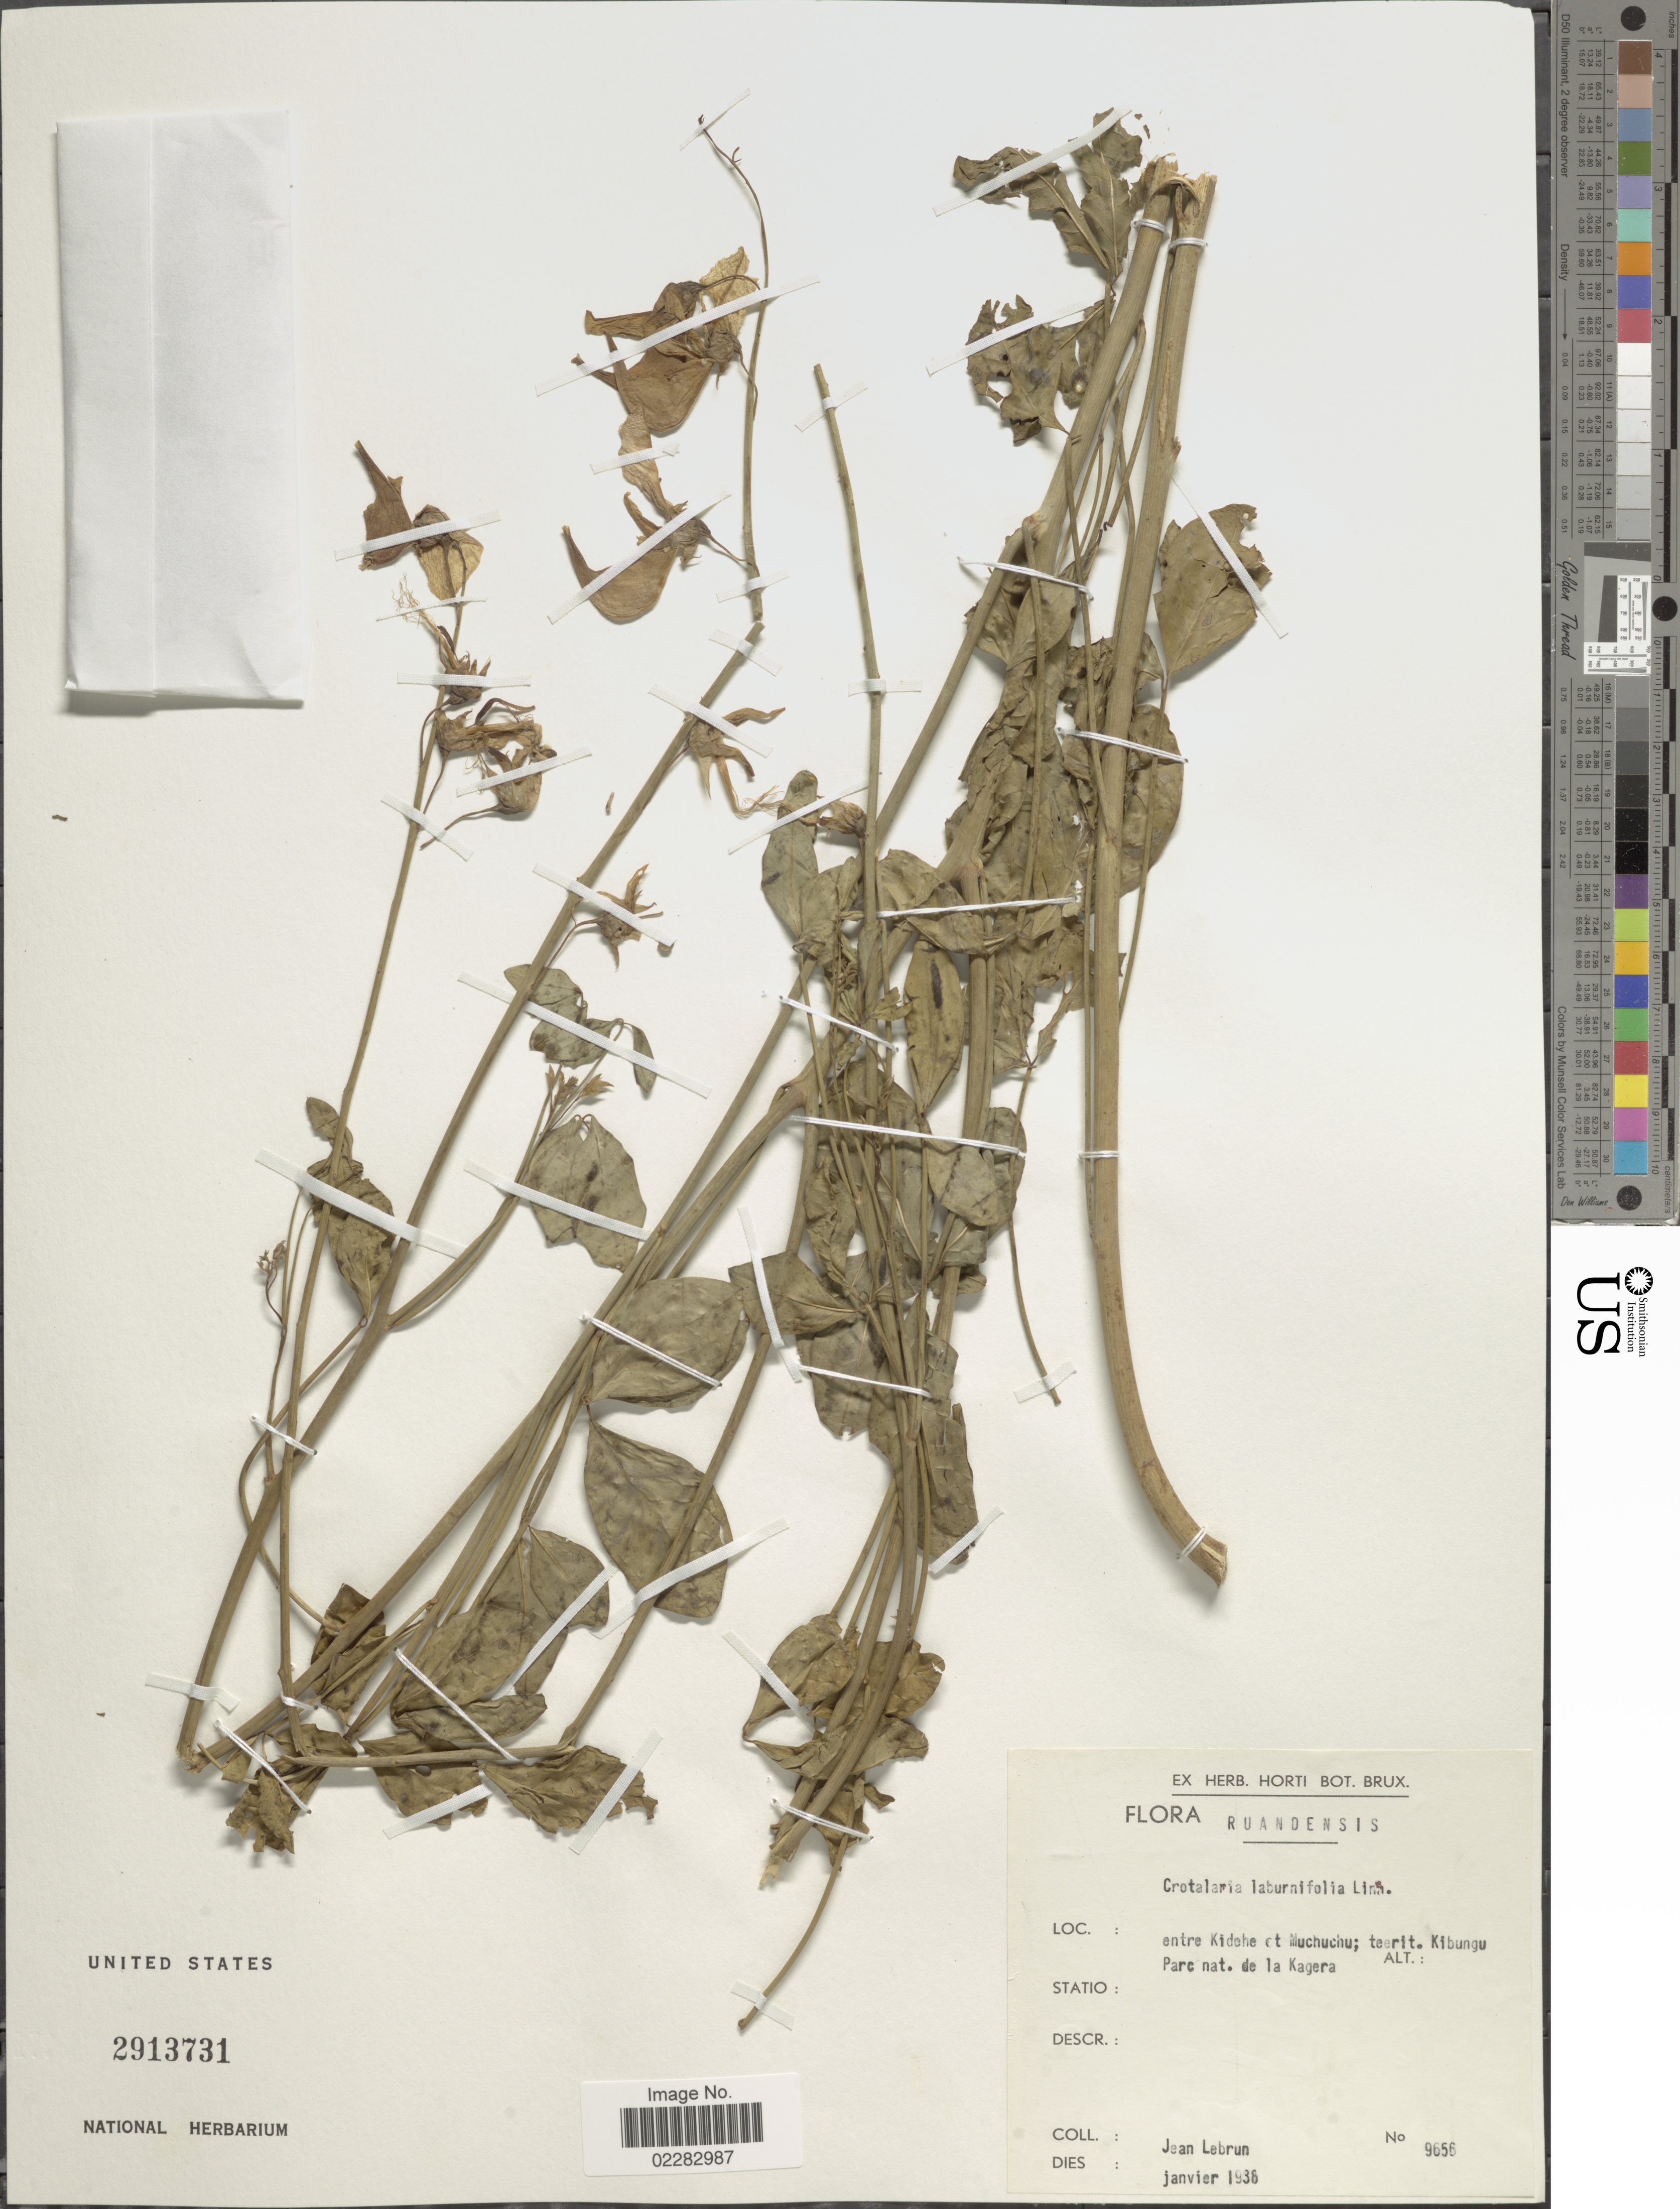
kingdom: Plantae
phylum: Tracheophyta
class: Magnoliopsida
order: Fabales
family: Fabaceae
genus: Crotalaria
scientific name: Crotalaria laburnifolia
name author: L.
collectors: J. A. Lebrun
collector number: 9656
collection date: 1936-01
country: Rwanda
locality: Ruandensis, entre Kidehe et Muchuchu;teerit. Kibungu Parc nat. de la Kagera.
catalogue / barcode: US 2913731